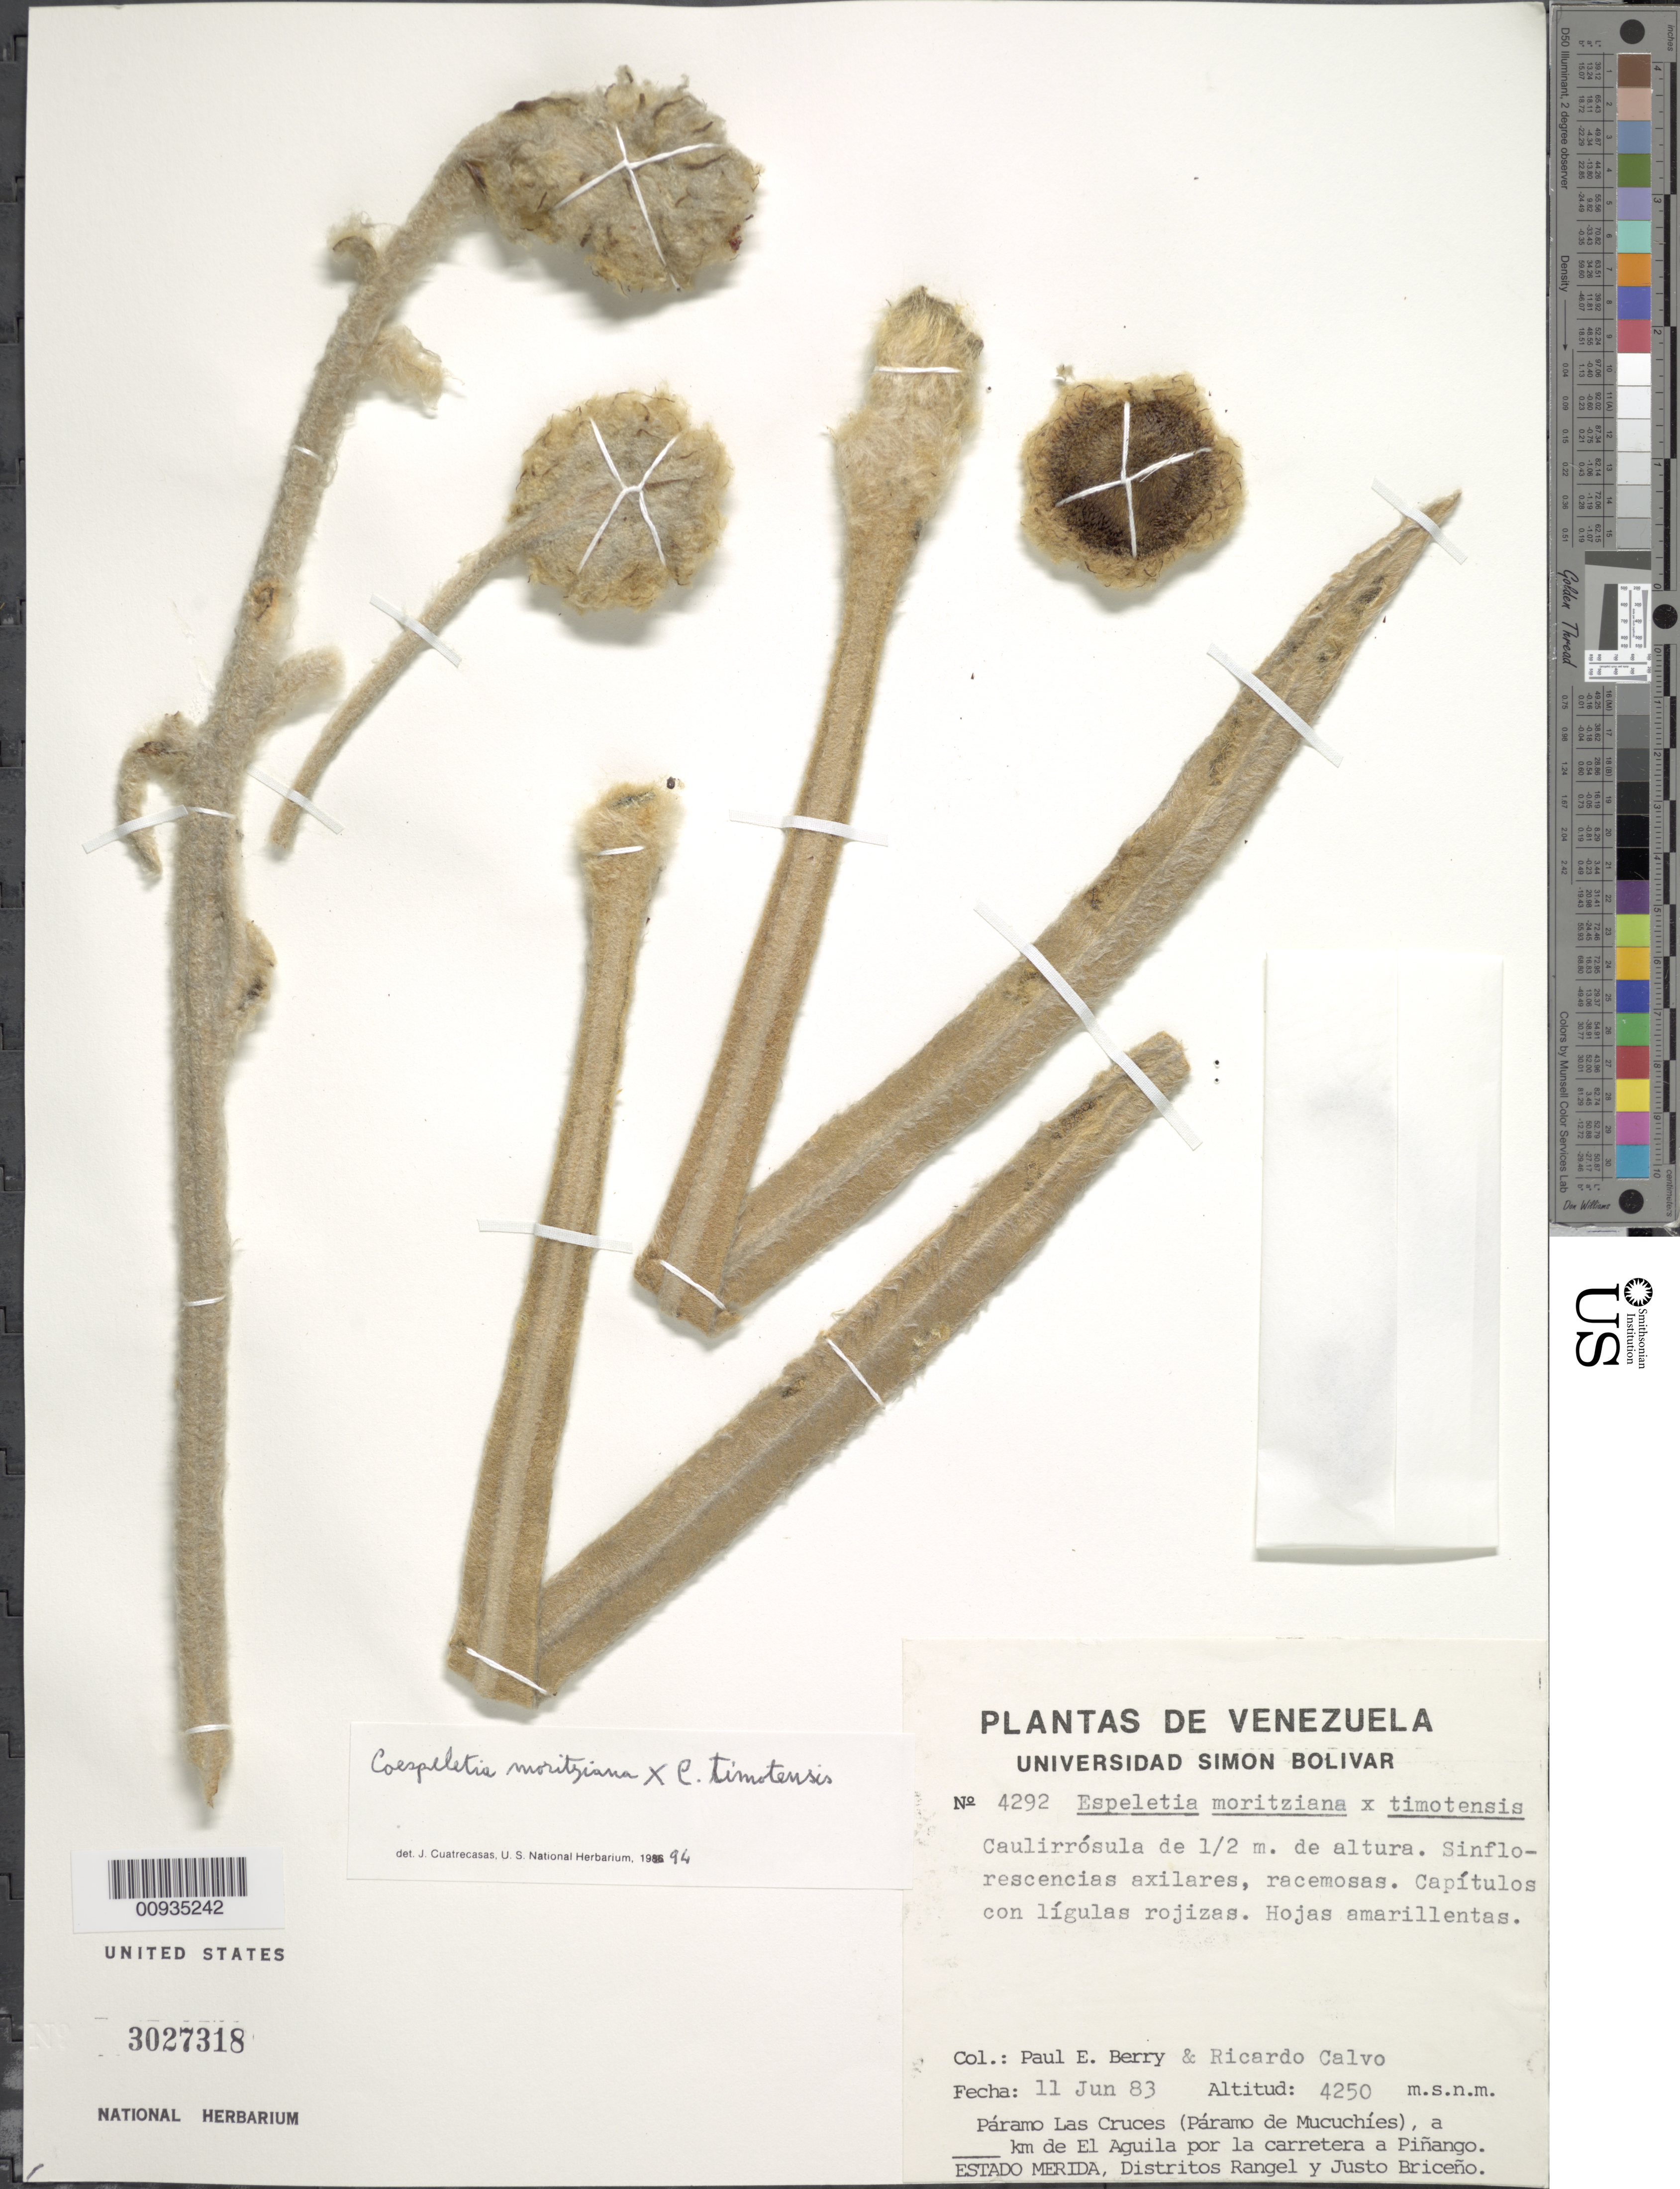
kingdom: Plantae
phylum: Tracheophyta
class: Magnoliopsida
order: Asterales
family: Asteraceae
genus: Coespeletia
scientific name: Coespeletia moritziana x C. timotensis (Cuatrec.) Cuatrec.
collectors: P. E. Berry & R. Calvo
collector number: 4292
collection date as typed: Transcribed d/m/y: 11/6/83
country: Venezuela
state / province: Mérida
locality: Paramo Las Cruces (Paramo de Mucuchies), a km de El Aguila por la carretera a Pinango. Distritos Rangel y Justo Briceno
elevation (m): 4250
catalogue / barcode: US 3027318